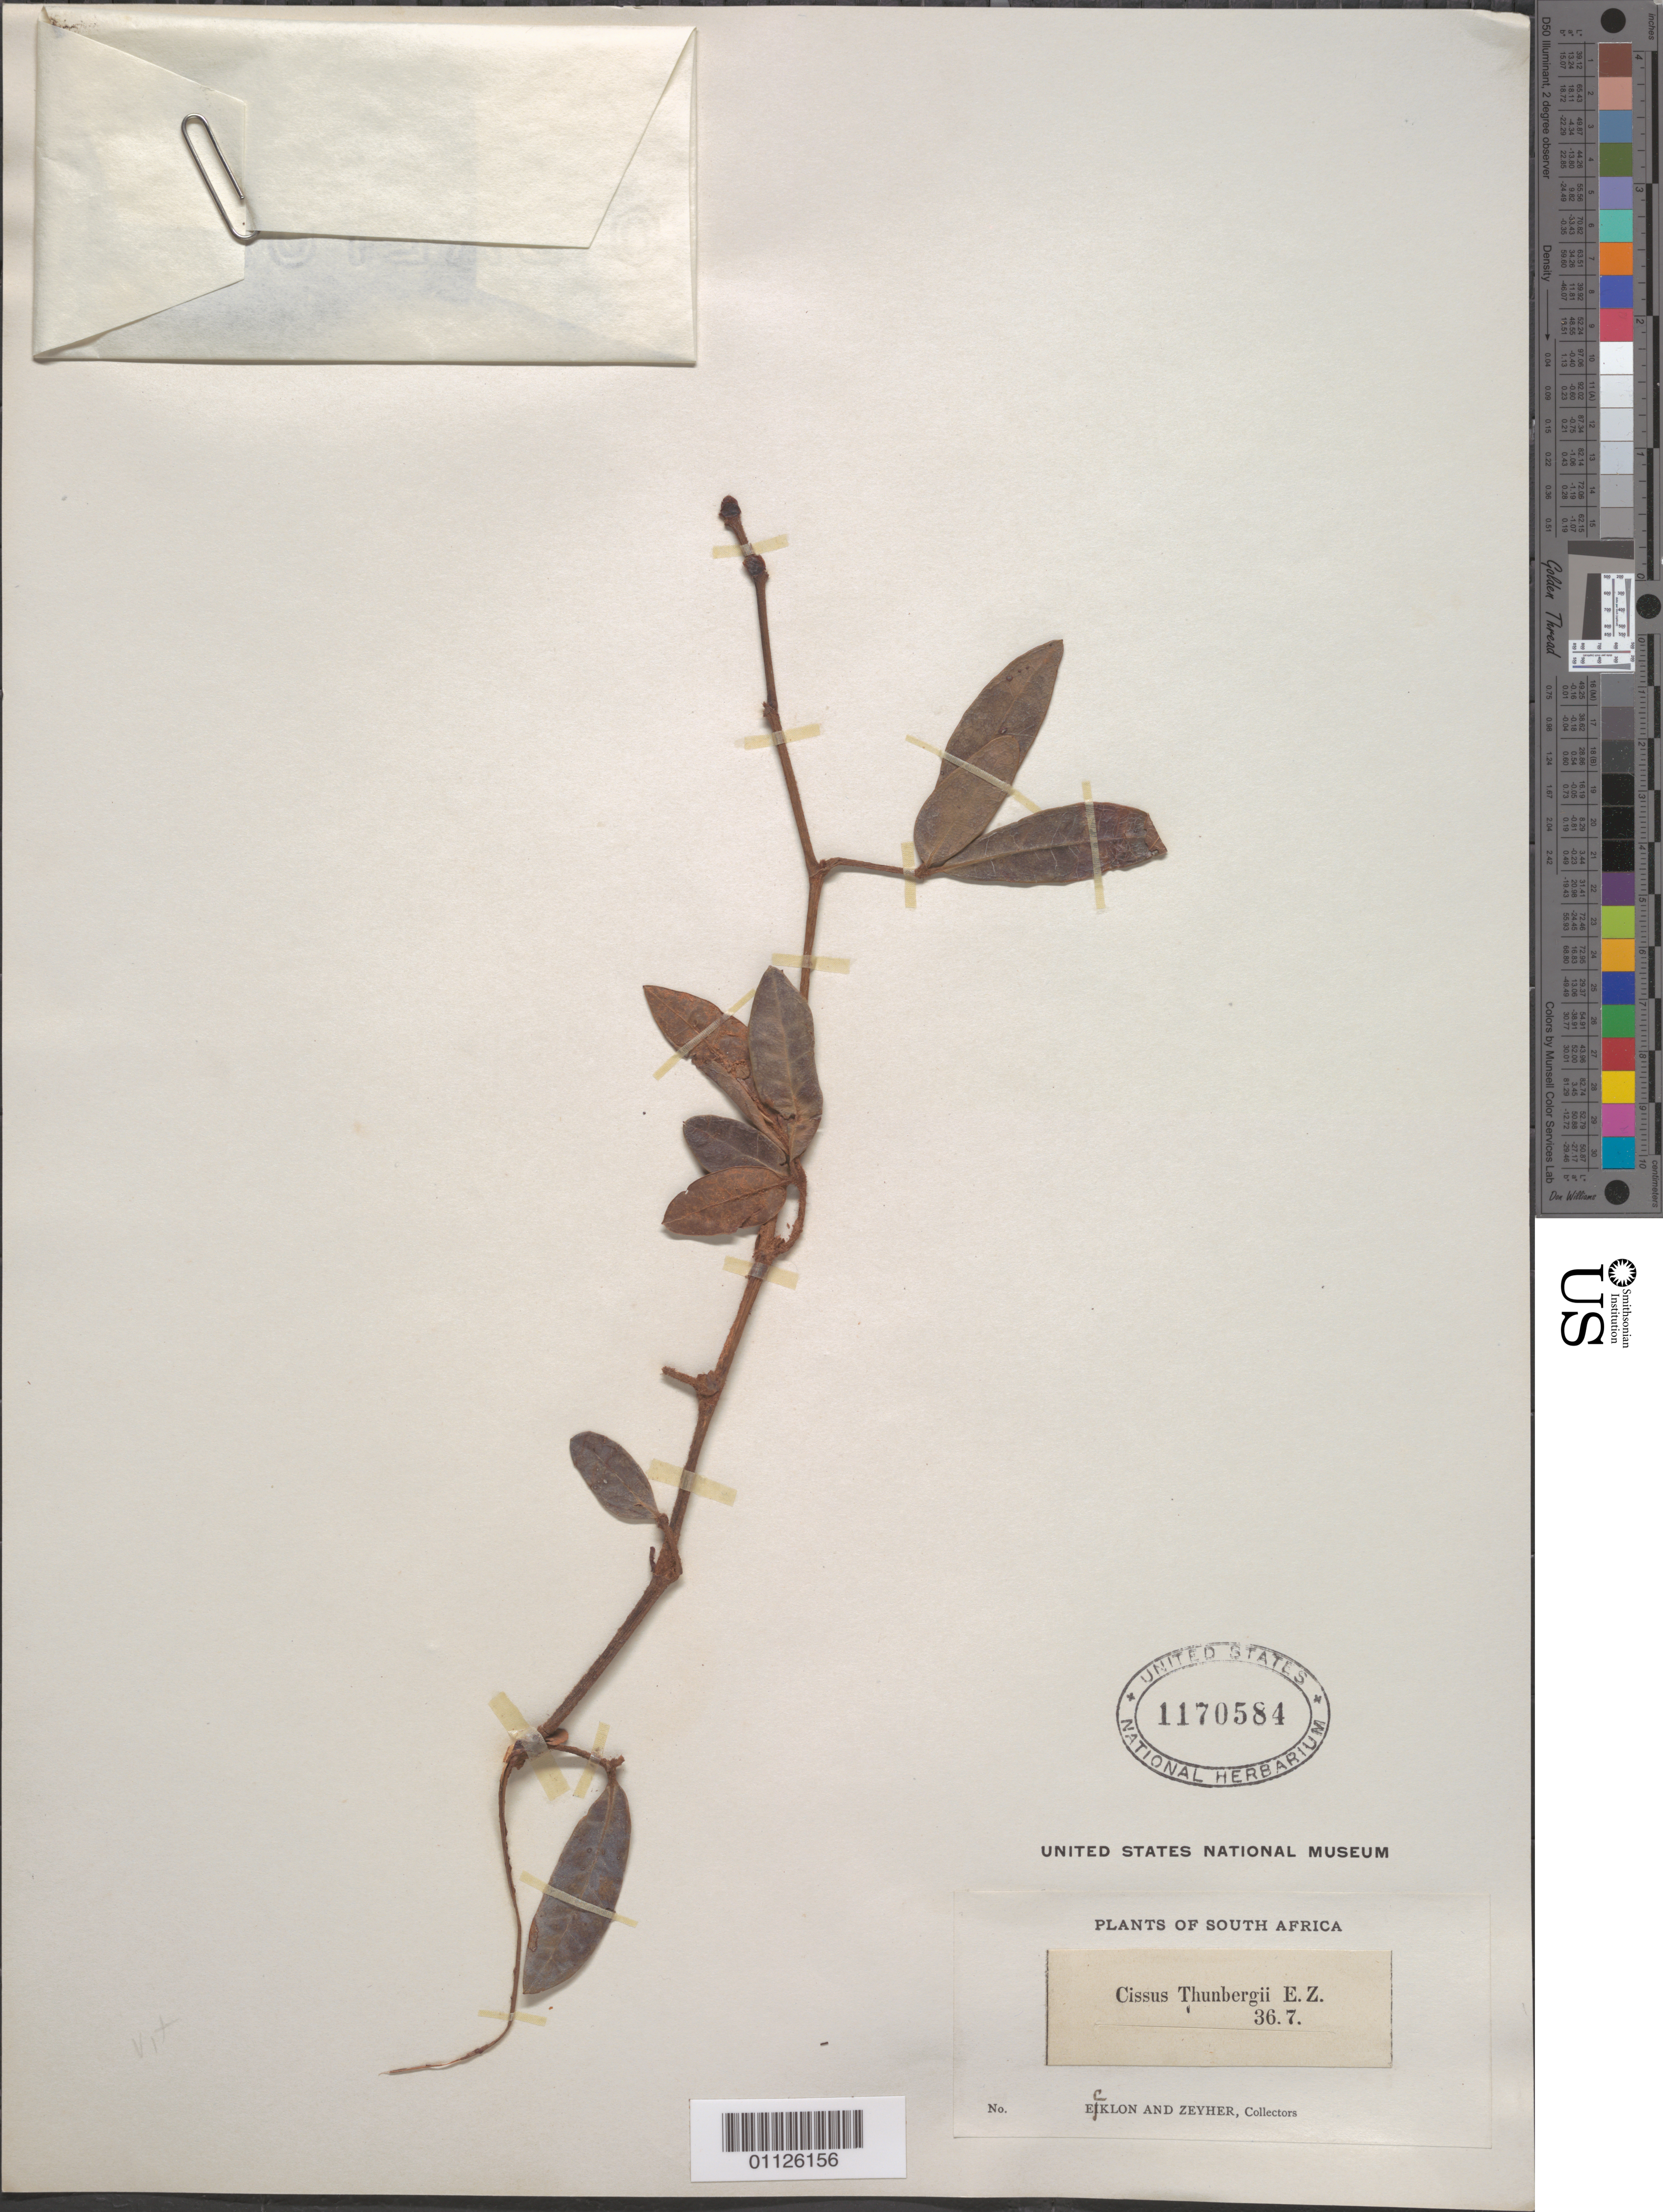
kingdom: Plantae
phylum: Tracheophyta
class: Magnoliopsida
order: Vitales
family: Vitaceae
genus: Cissus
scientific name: Cissus thunbergii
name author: Eckl. & Zeyh.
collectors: C. F. Ecklon & C. Zeyher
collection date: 1836-07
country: South Africa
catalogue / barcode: US 1170584